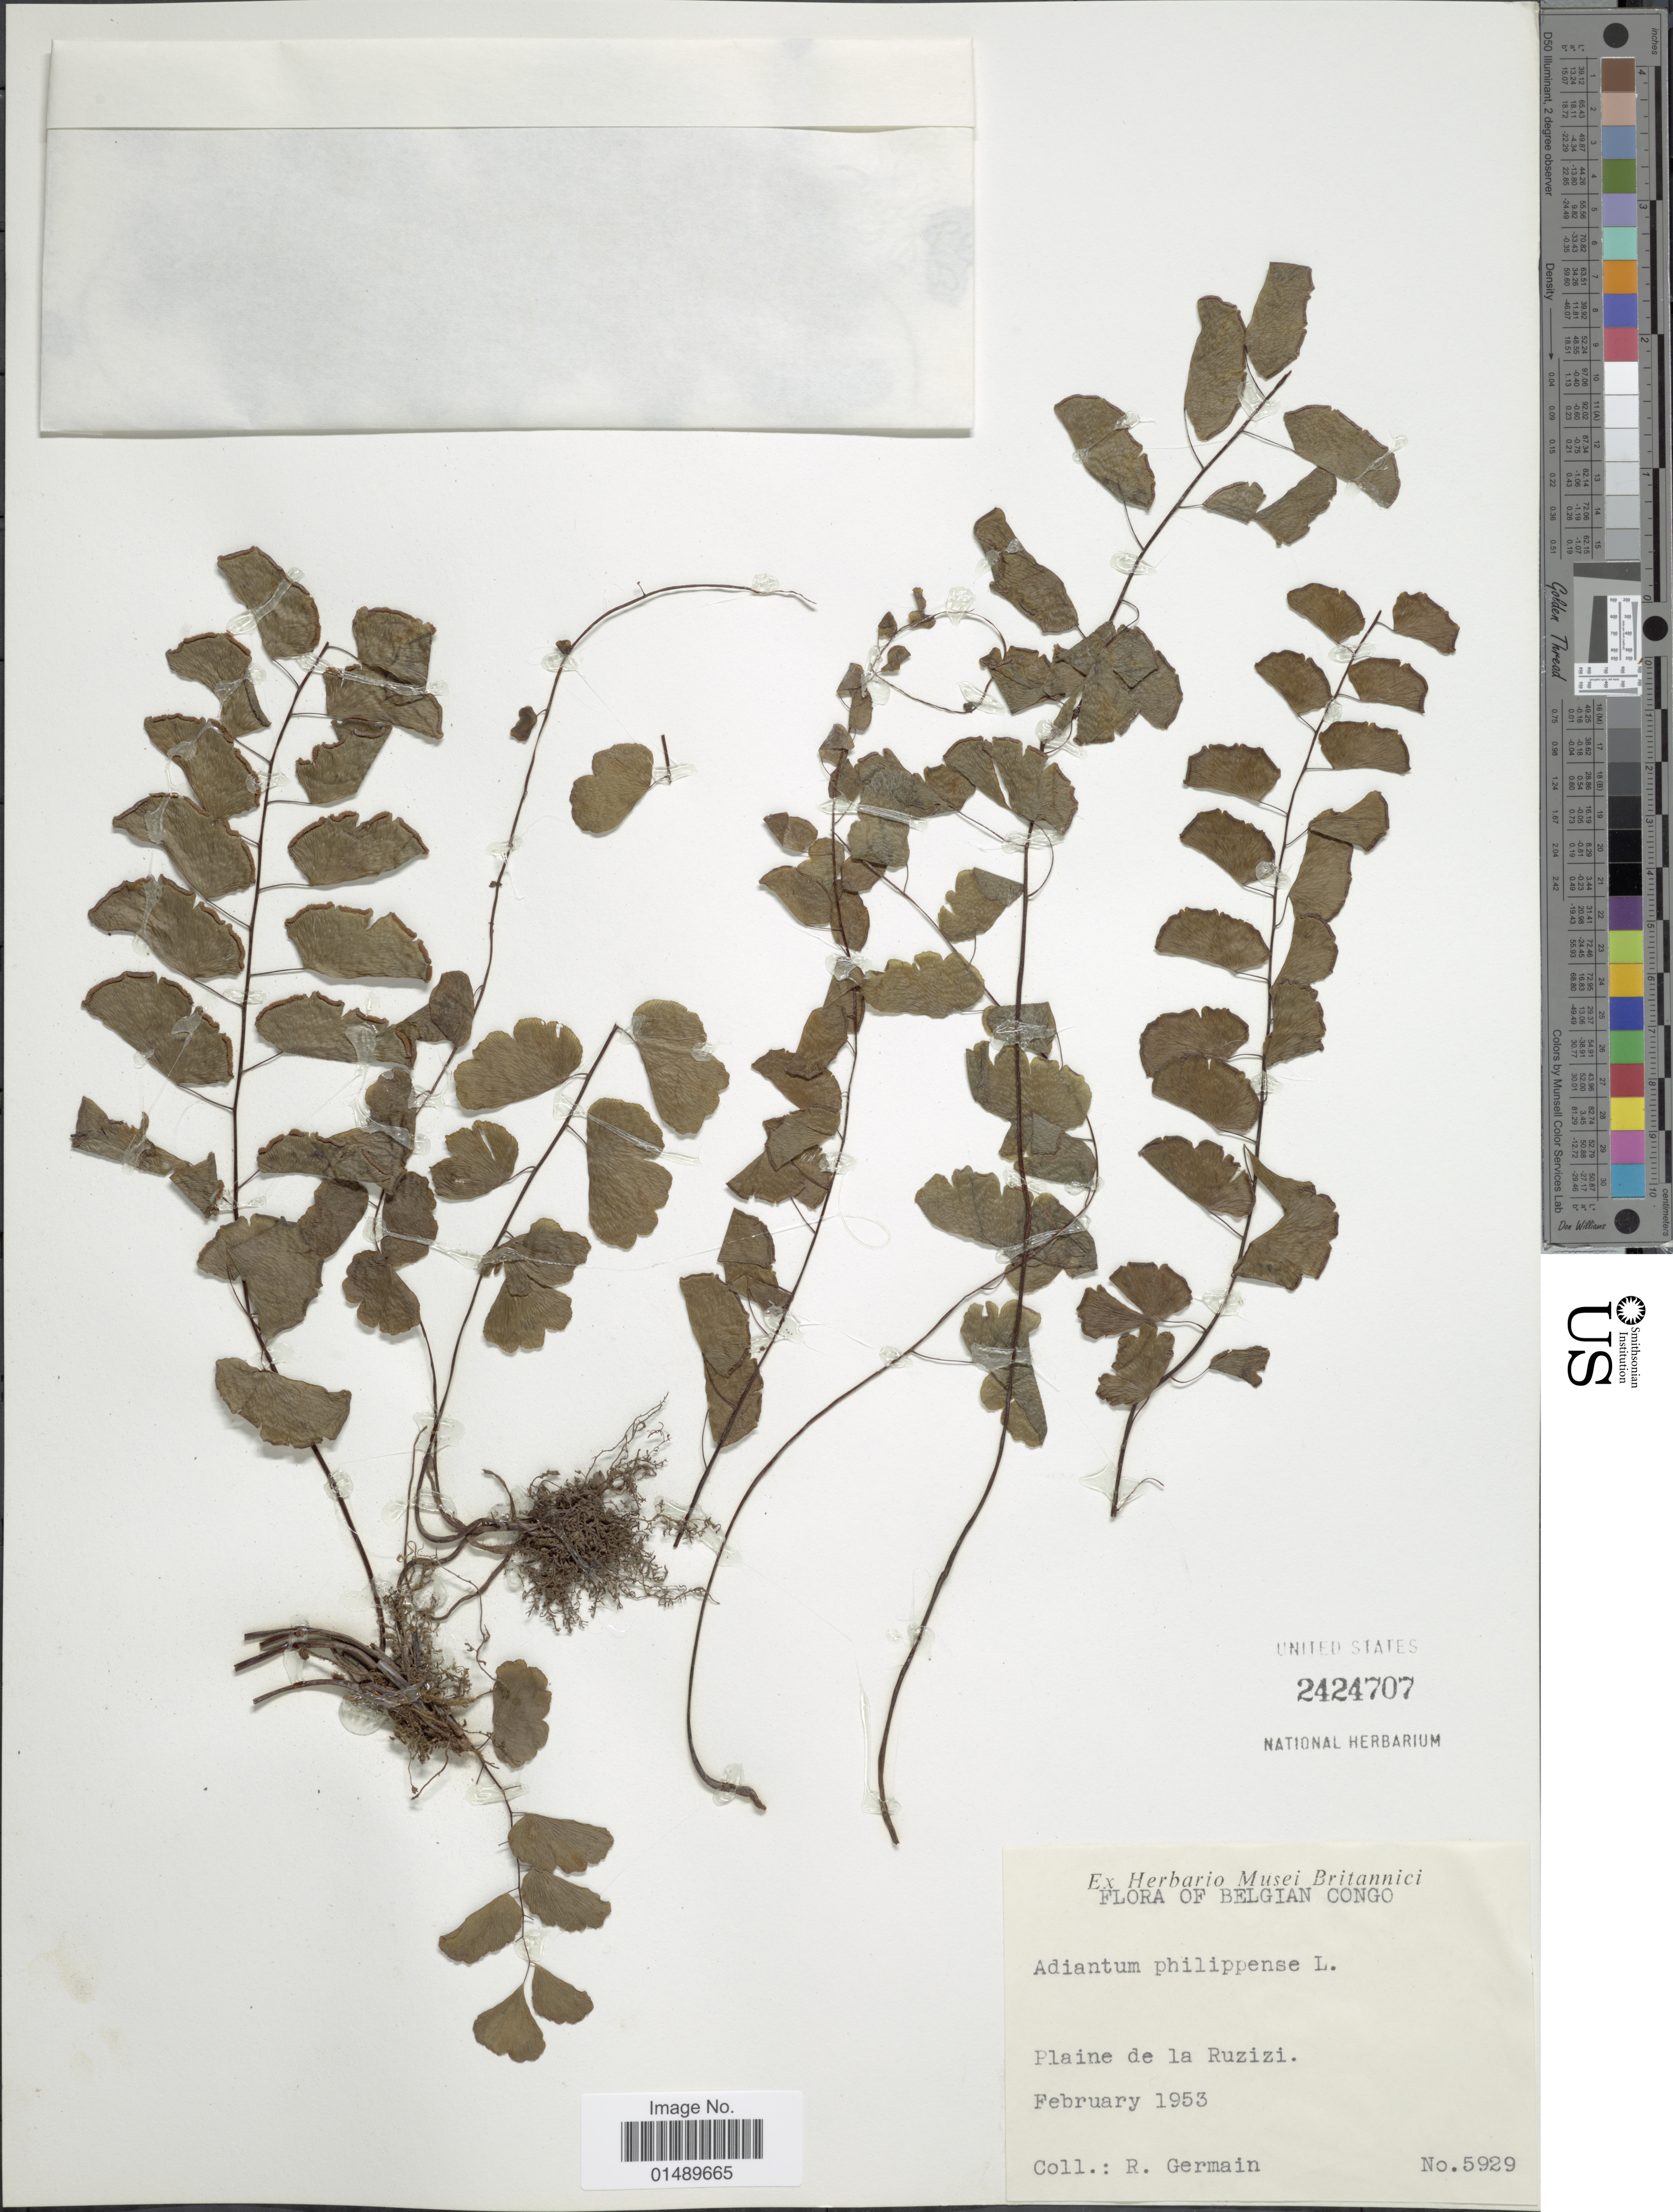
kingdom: Plantae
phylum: Tracheophyta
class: Polypodiopsida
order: Polypodiales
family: Pteridaceae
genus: Adiantum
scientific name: Adiantum philippense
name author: L.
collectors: R. Germain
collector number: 5929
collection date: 1953-02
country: Congo, Democratic Republic of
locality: Belgian Congo, Plaine de la Ruzizi.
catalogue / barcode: US 2424707